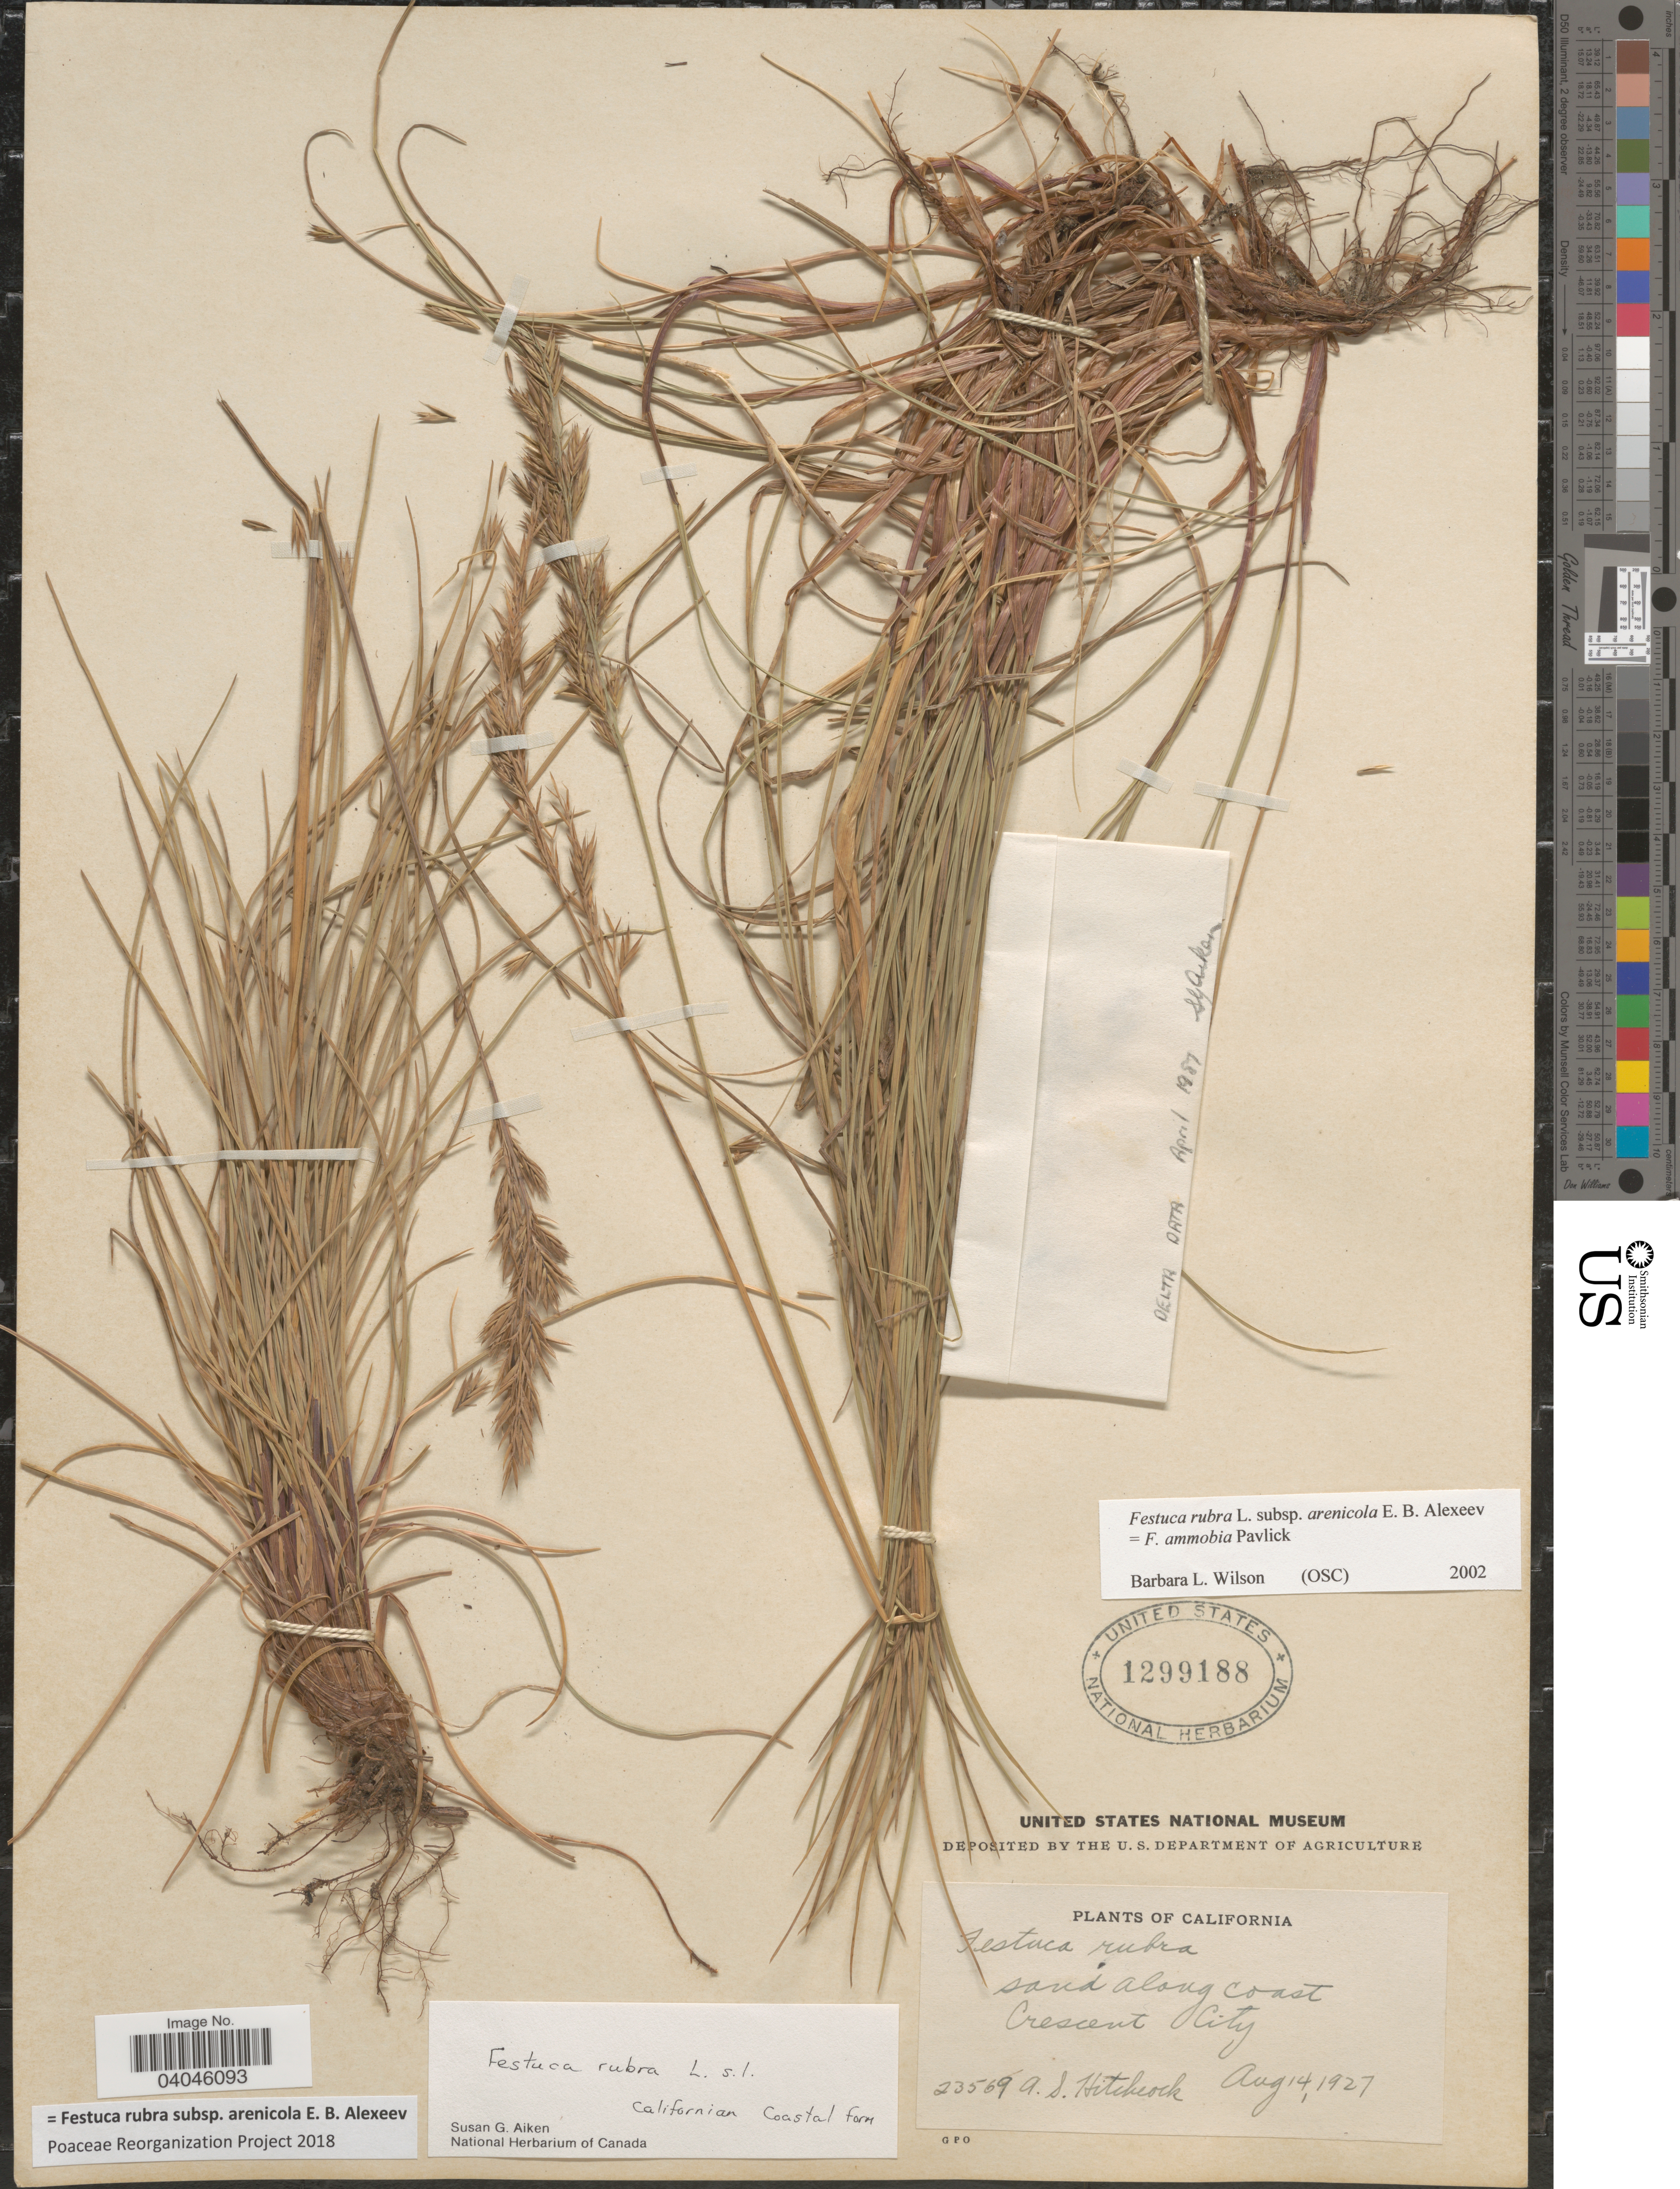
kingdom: Plantae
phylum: Tracheophyta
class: Liliopsida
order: Poales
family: Poaceae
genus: Festuca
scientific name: Festuca rubra subsp. arenicola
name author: E.B. Alexeev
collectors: A. S. Hitchcock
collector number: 23569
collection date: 1927-08-14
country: United States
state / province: California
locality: Sand along coast Crescent City.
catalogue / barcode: US 1299188